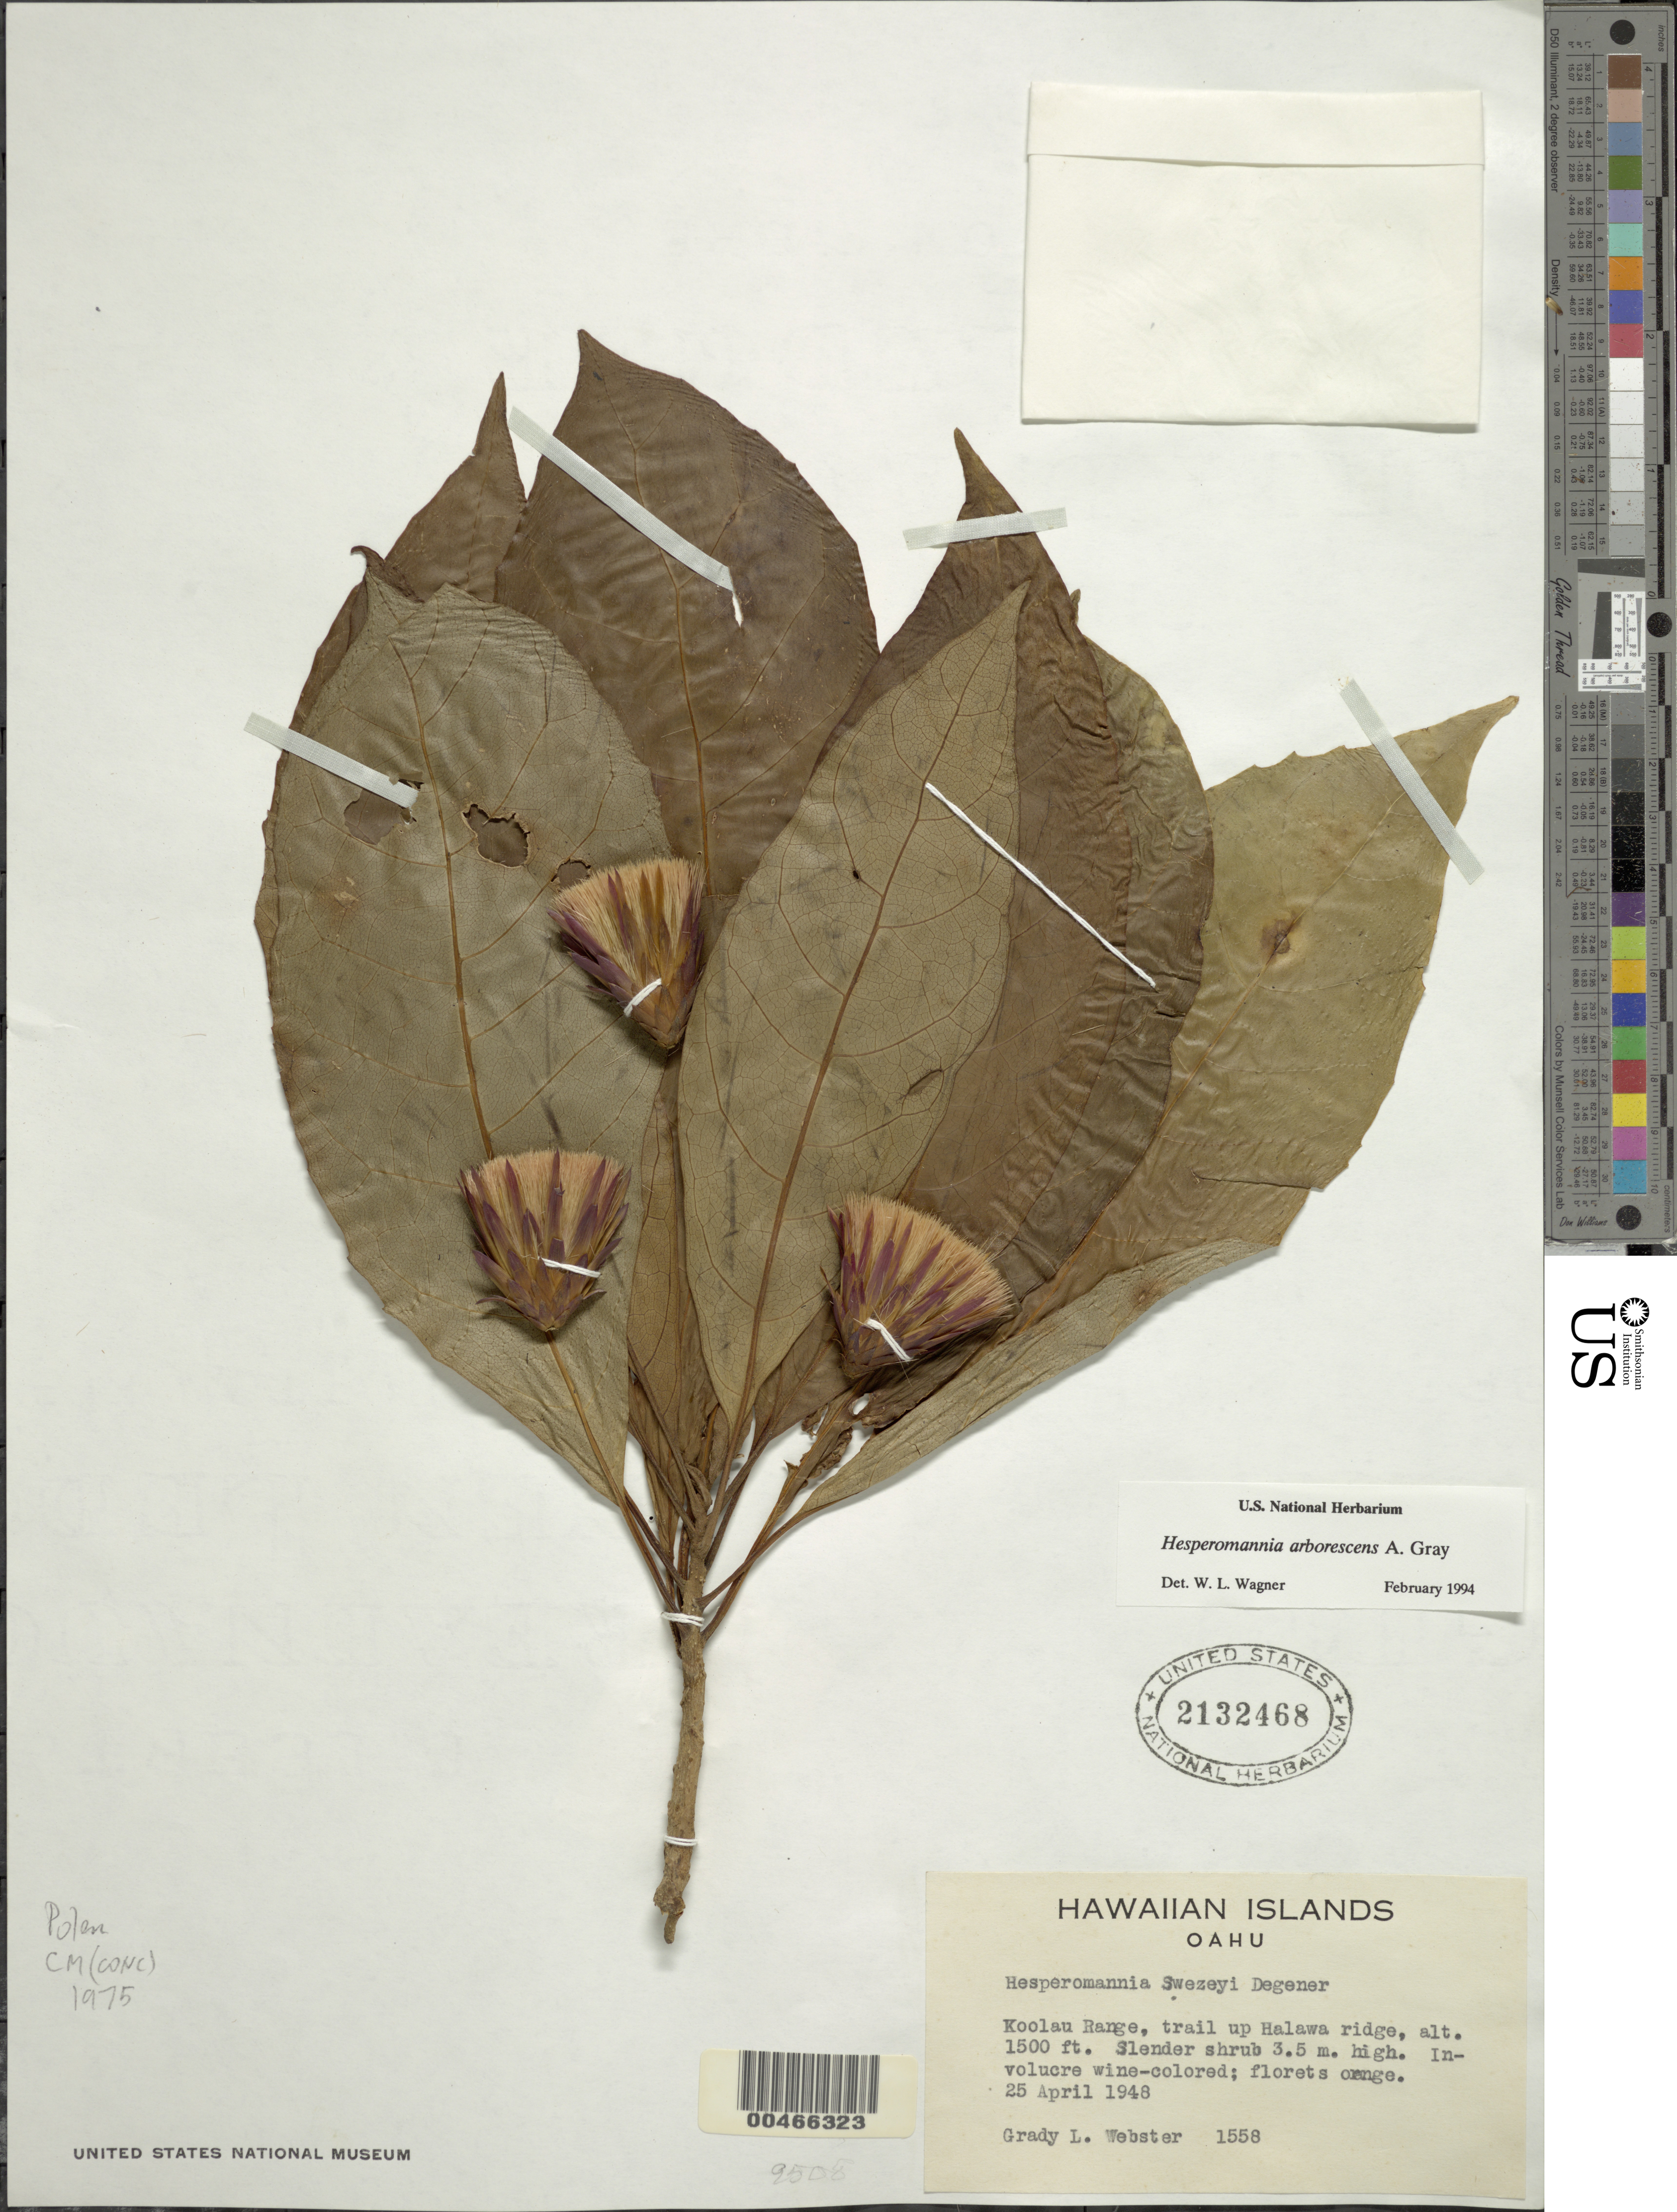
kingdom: Plantae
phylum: Tracheophyta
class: Magnoliopsida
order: Asterales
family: Asteraceae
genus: Hesperomannia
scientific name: Hesperomannia swezeyi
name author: O. Deg.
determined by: Wagner, W. L., (BOT), Smithsonian Institution - National Museum of Natural History (UNITED STATES)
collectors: G. L. Webster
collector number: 1558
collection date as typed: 25 Apr 1948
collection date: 1948-04-25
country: United States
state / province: Hawaii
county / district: Honolulu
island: Oahu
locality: Koolau Range, trail up Halawa ridge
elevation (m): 457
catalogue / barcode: US 2132468